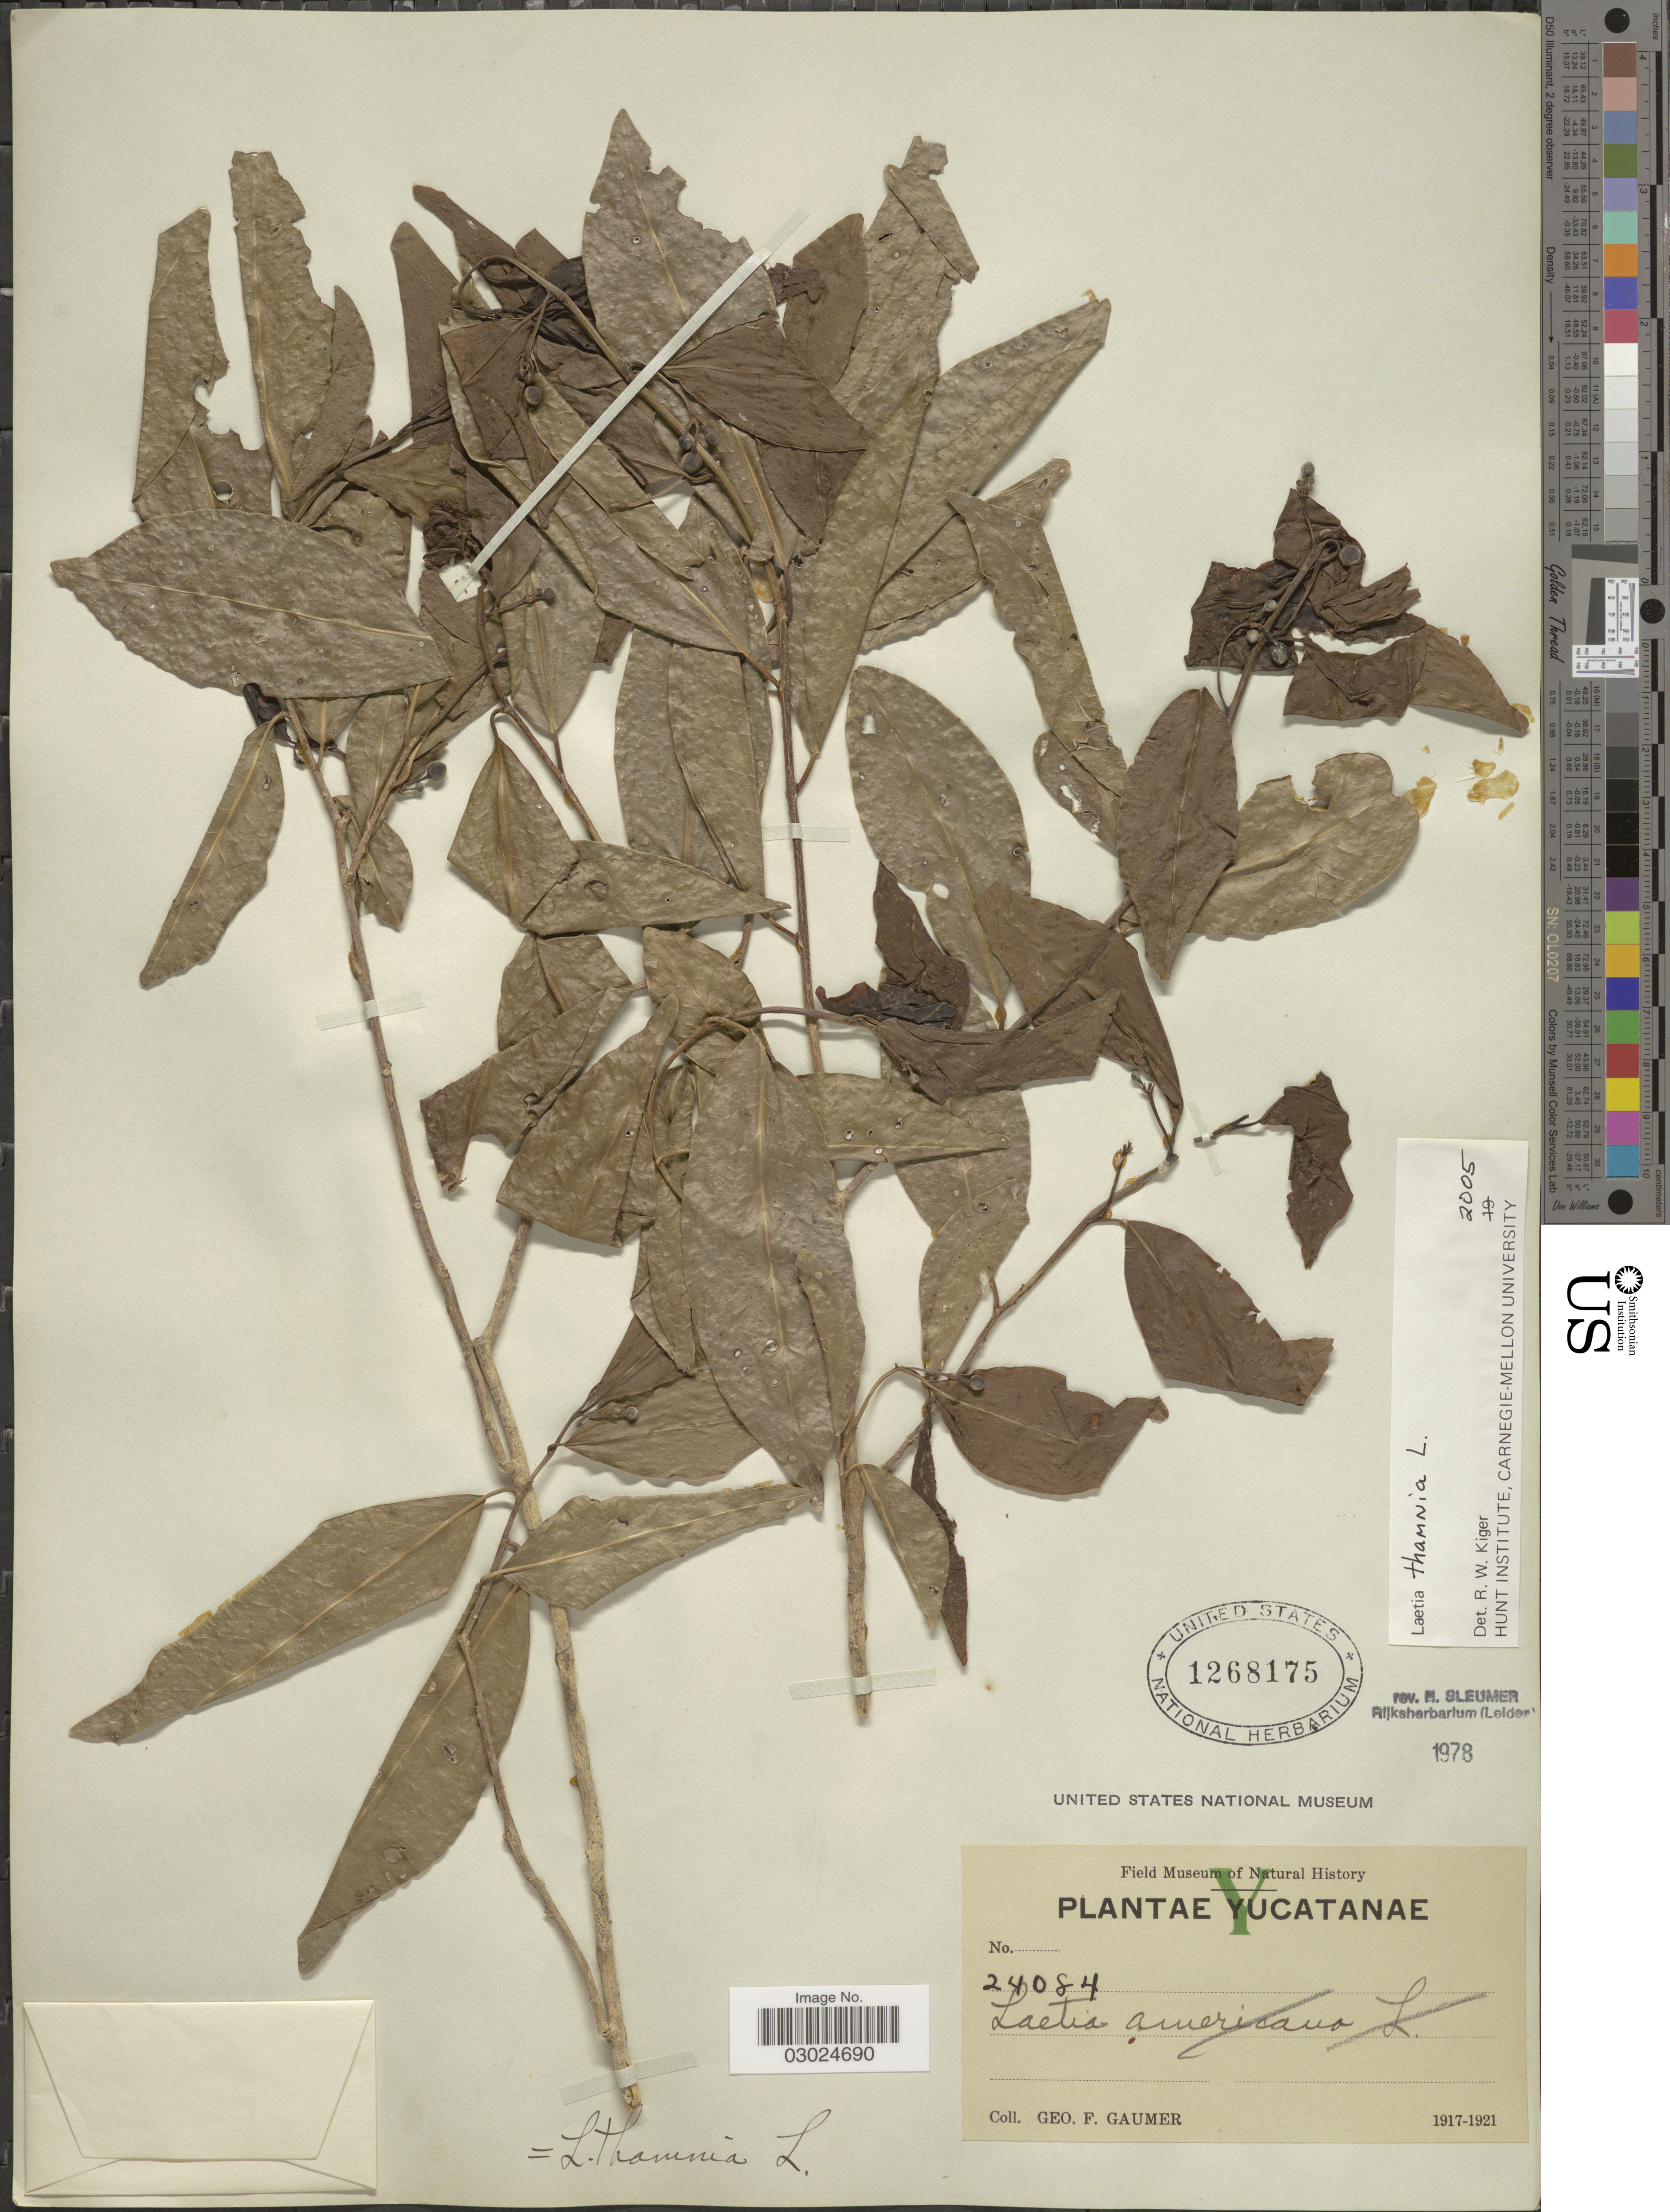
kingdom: Plantae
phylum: Tracheophyta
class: Magnoliopsida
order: Malpighiales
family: Salicaceae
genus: Laetia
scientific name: Laetia thamnia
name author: L.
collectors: G. F. Gaumer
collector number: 24084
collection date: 1917/1921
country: Mexico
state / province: Yucatán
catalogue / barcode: US 1268175